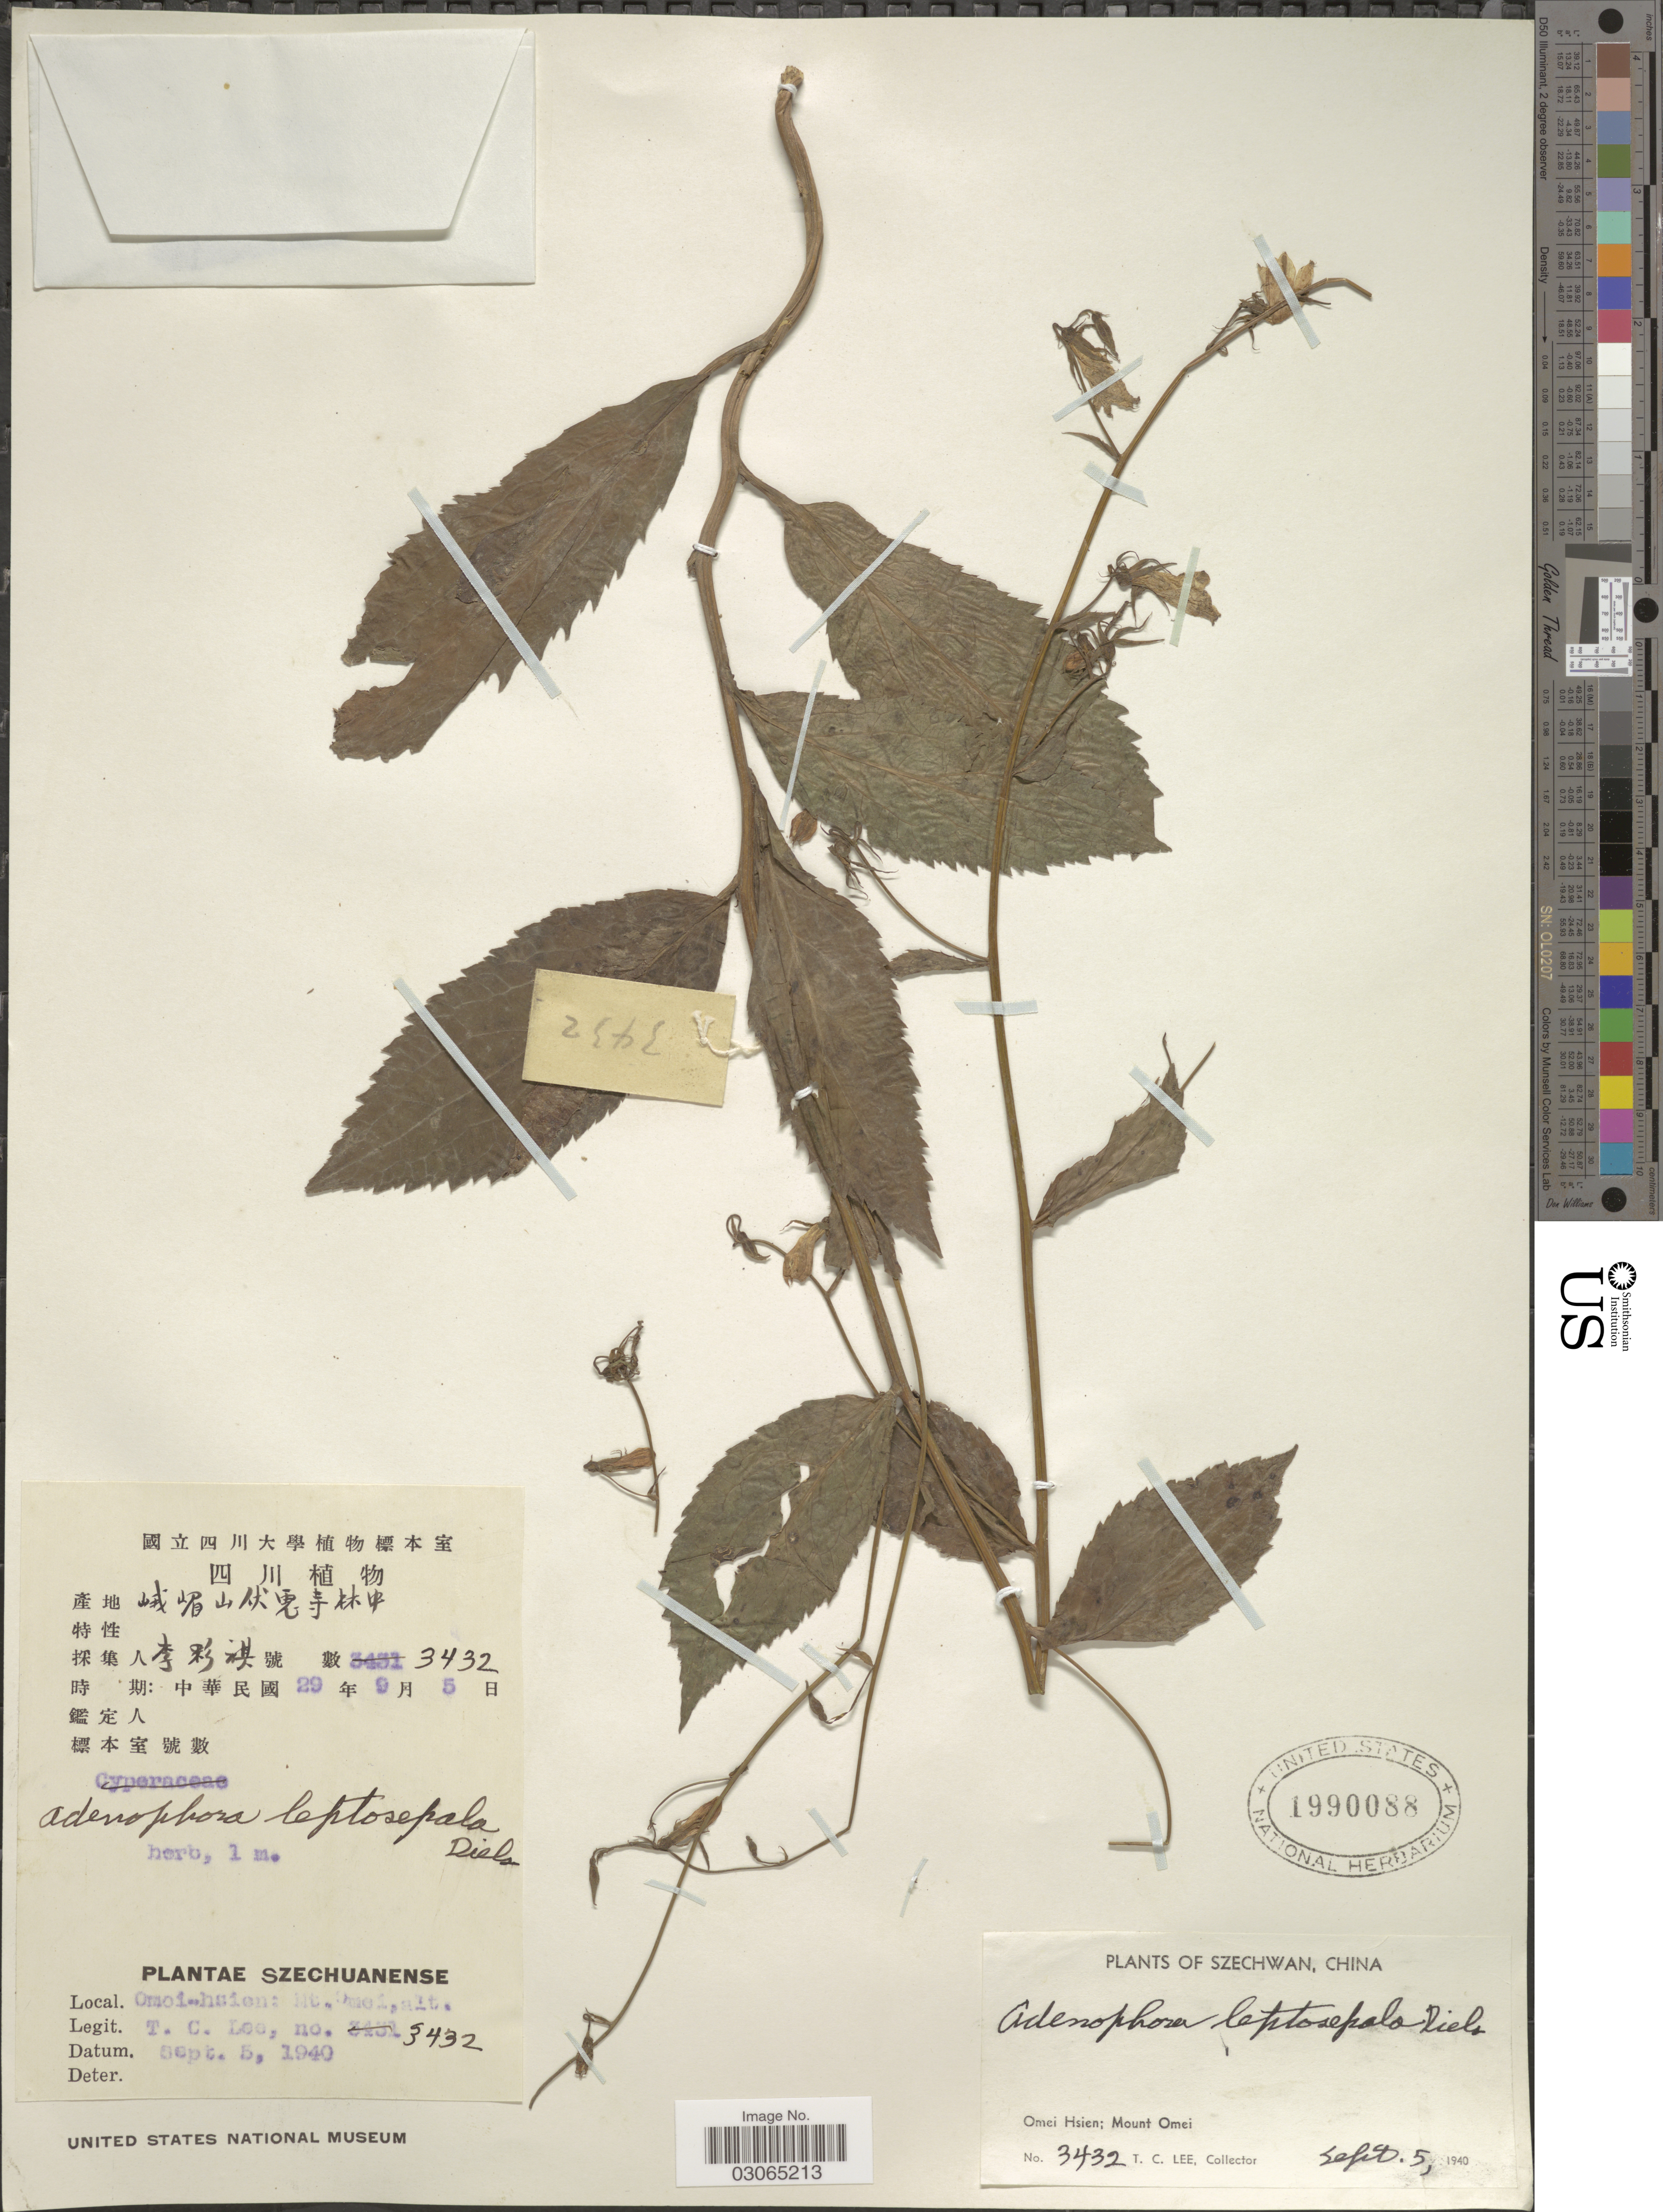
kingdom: Plantae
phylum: Tracheophyta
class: Magnoliopsida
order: Asterales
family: Campanulaceae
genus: Adenophora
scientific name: Adenophora leptosepala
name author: Diels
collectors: T. Lee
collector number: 3432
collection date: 1940-09-05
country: China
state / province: Sichuan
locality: Szechwan. Omei Hsien; Mount Omei.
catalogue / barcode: US 1990088